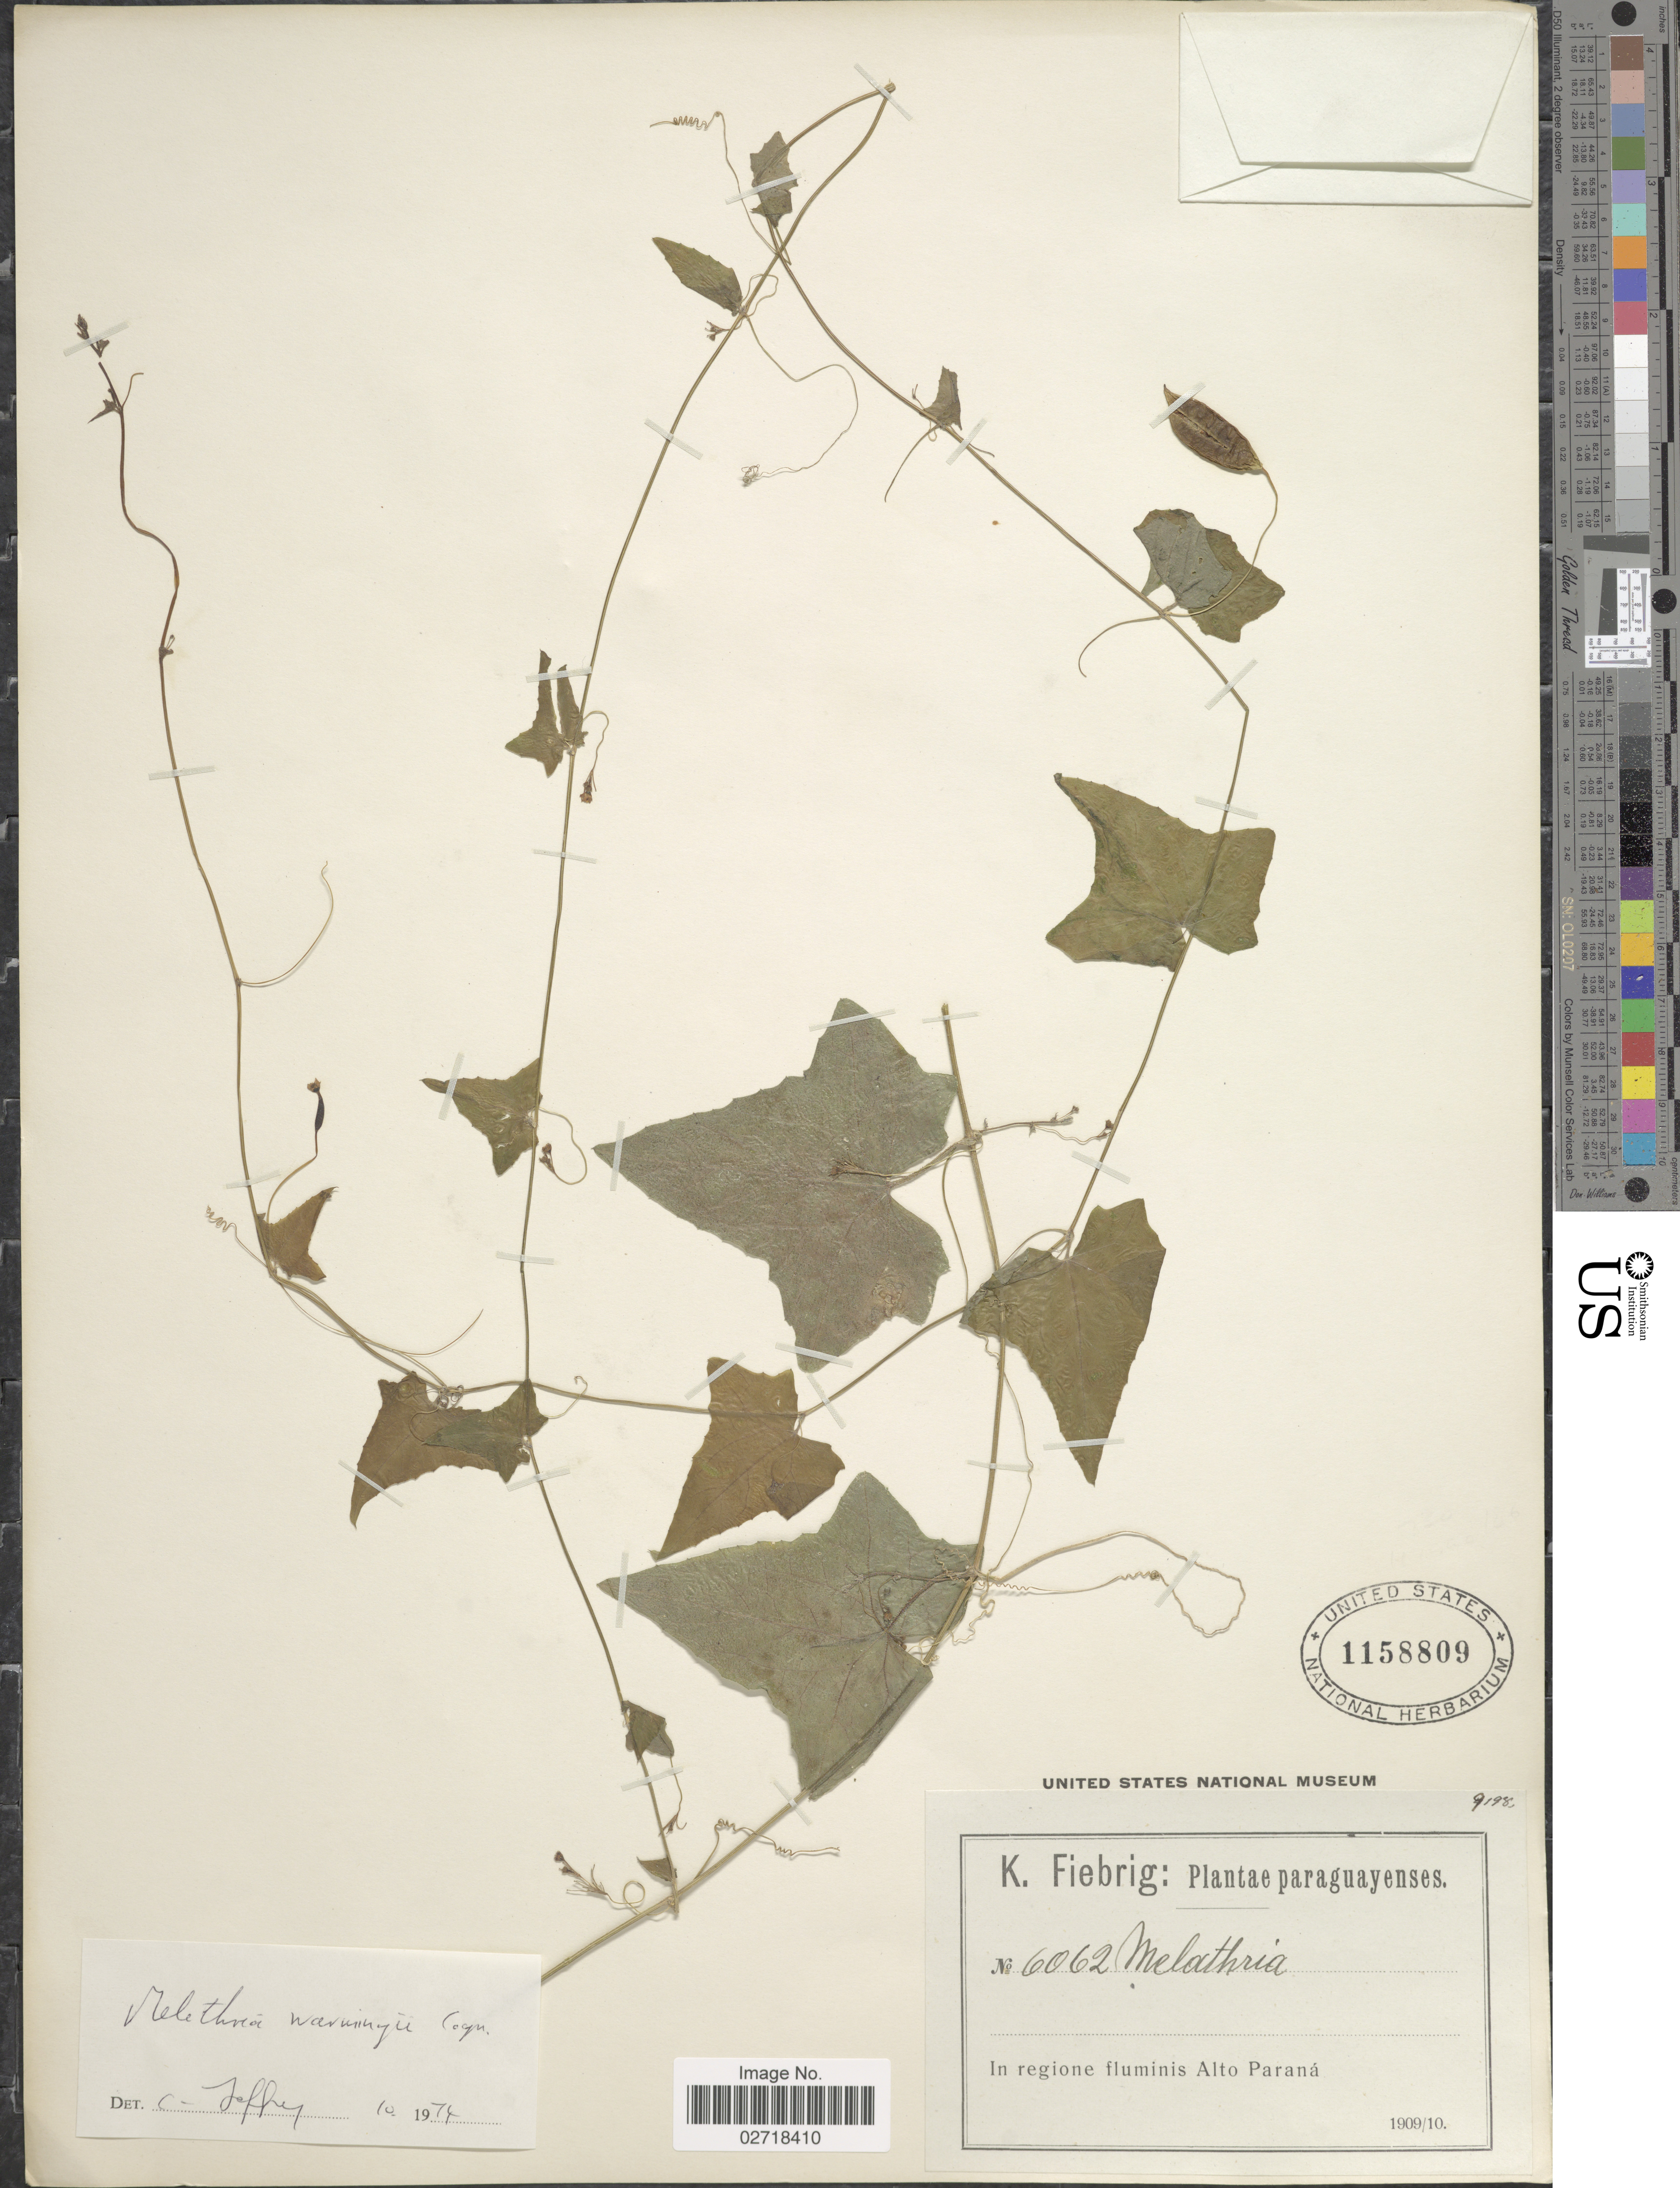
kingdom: Plantae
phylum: Tracheophyta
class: Magnoliopsida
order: Cucurbitales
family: Cucurbitaceae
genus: Melothria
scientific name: Melothria warmingii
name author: Cogn.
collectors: K. Fiebrig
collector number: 6062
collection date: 1909/1910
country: Paraguay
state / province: Alto Parana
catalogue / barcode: US 1158809